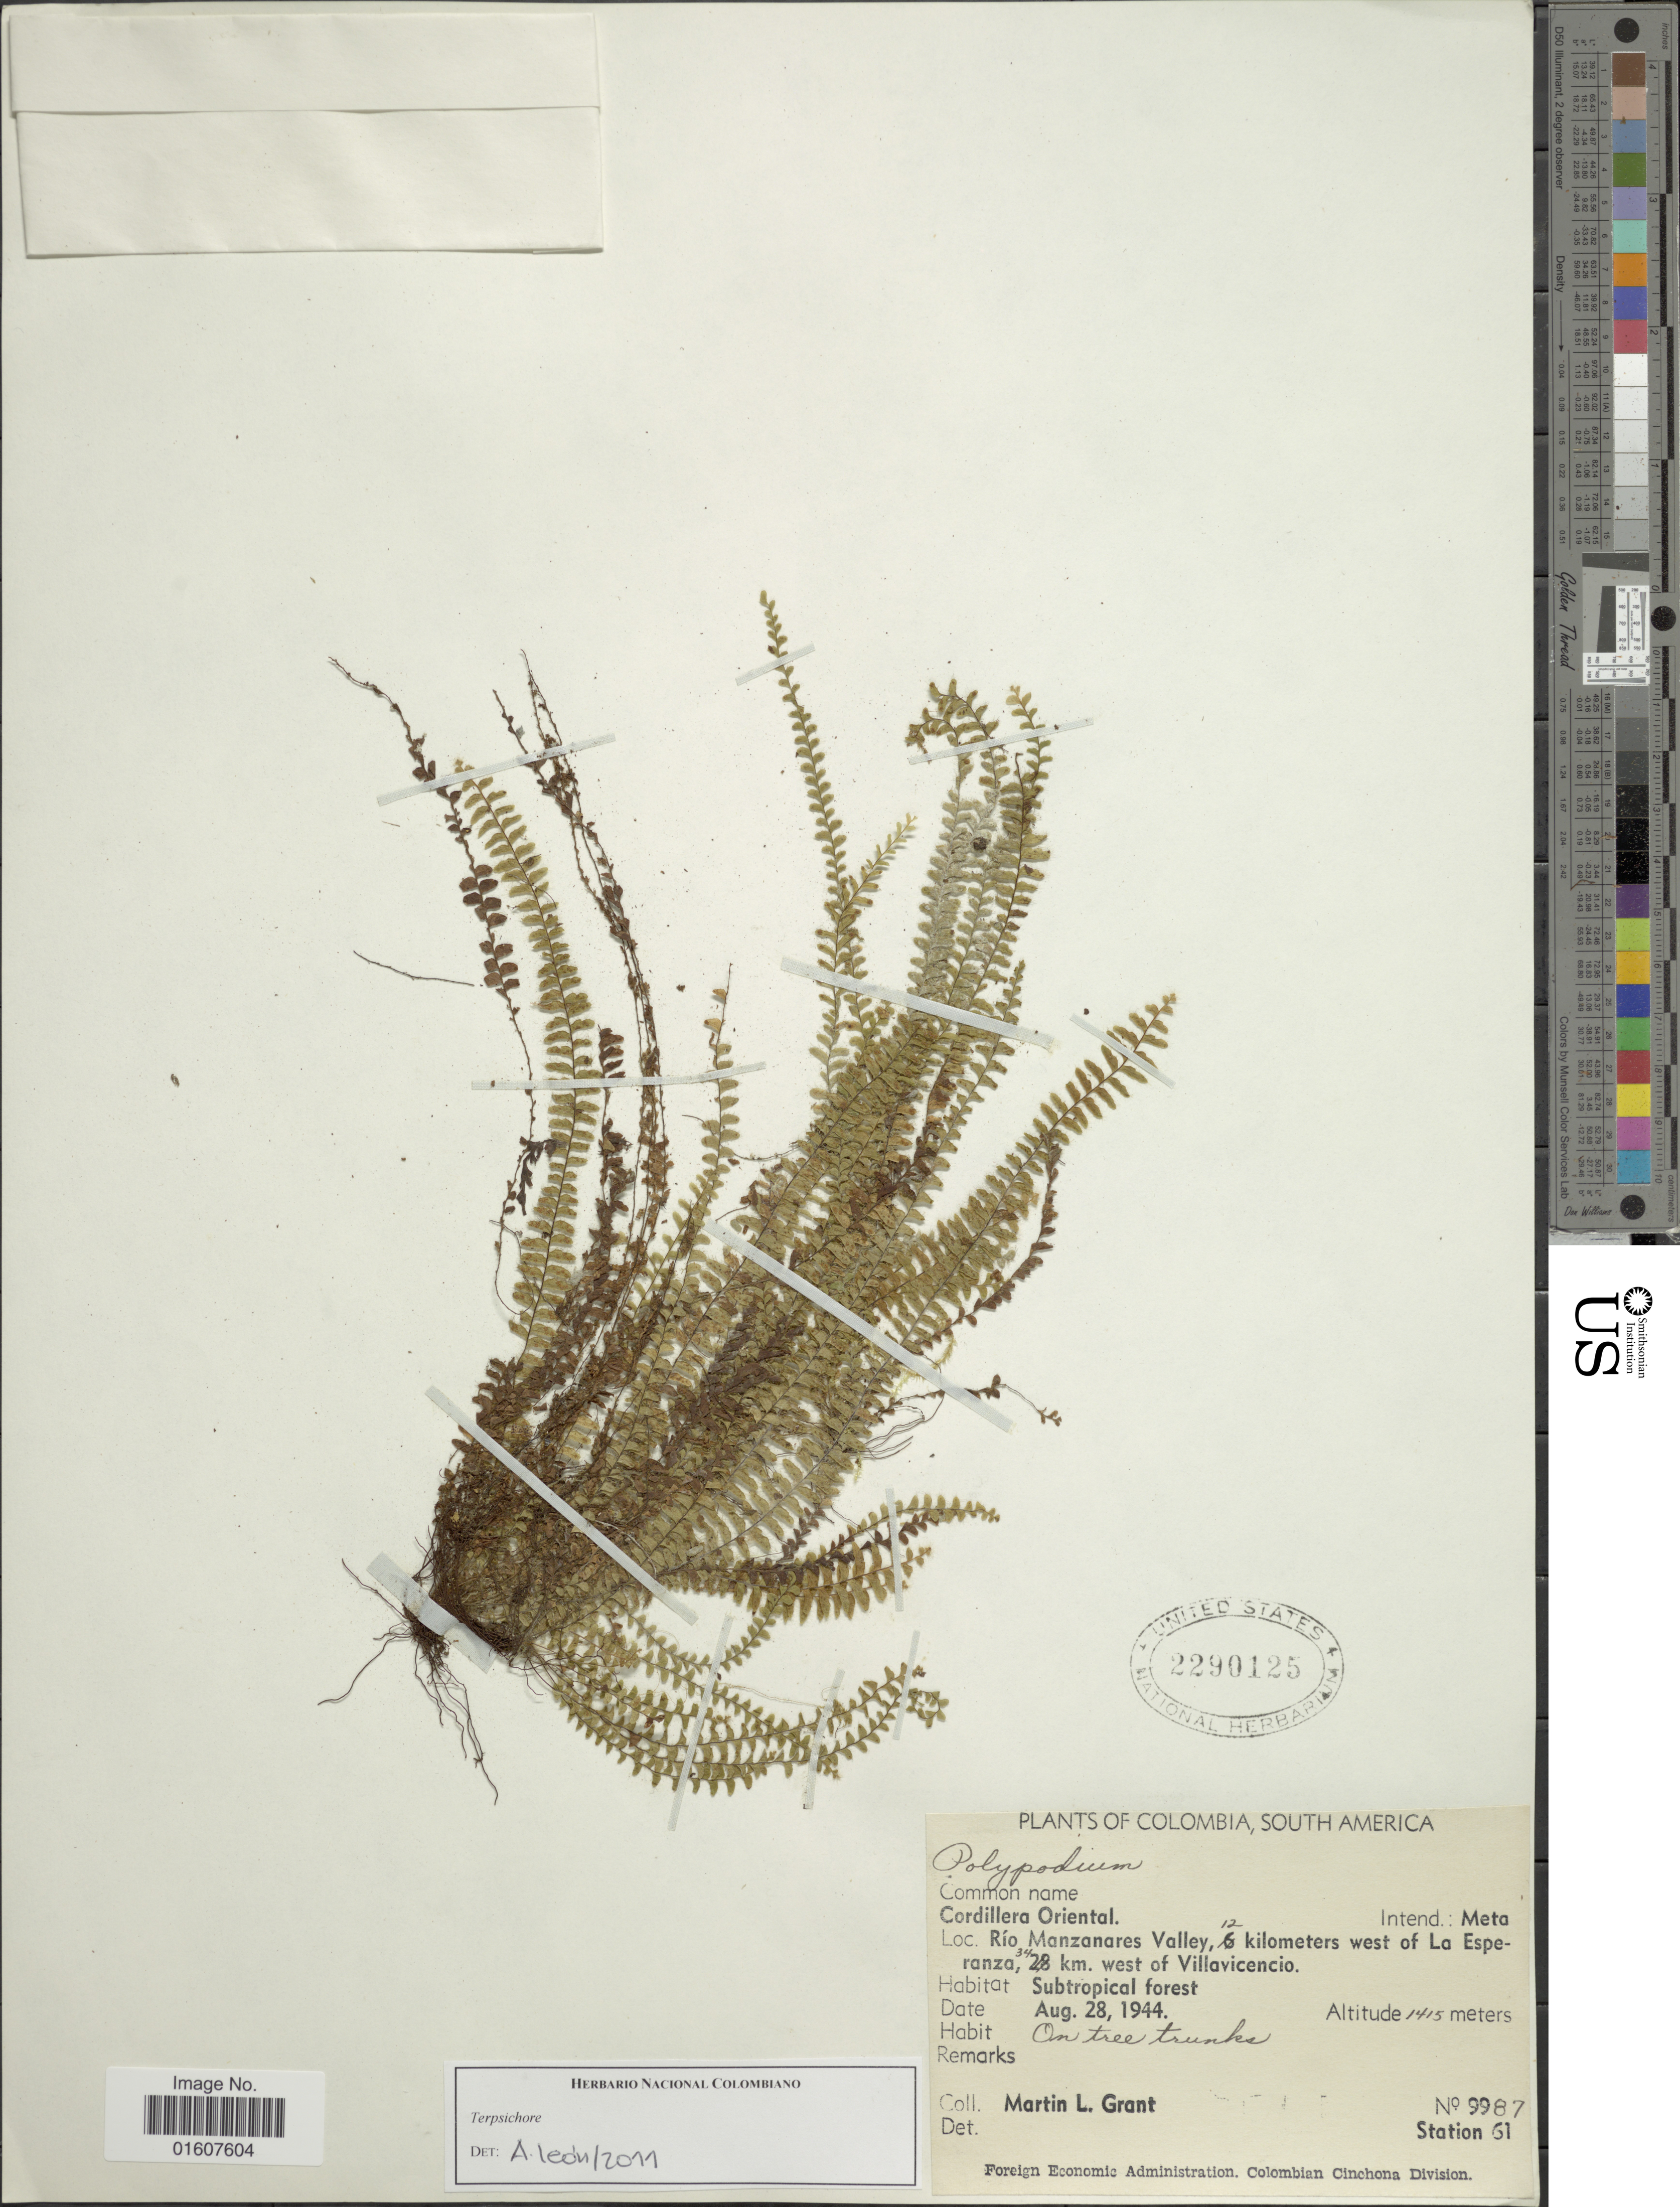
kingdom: Plantae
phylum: Tracheophyta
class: Polypodiopsida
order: Polypodiales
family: Polypodiaceae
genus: Terpsichore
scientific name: Terpsichore sp.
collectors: M. L. Grant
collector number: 9987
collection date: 1944-08-28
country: Colombia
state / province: Meta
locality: Cordillera Oriental, Inted: Meta, Río Manzanares Valley, 12 kilometers west of La Esperanza, 34 km. west of Villavicencio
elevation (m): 1415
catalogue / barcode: US 2290125